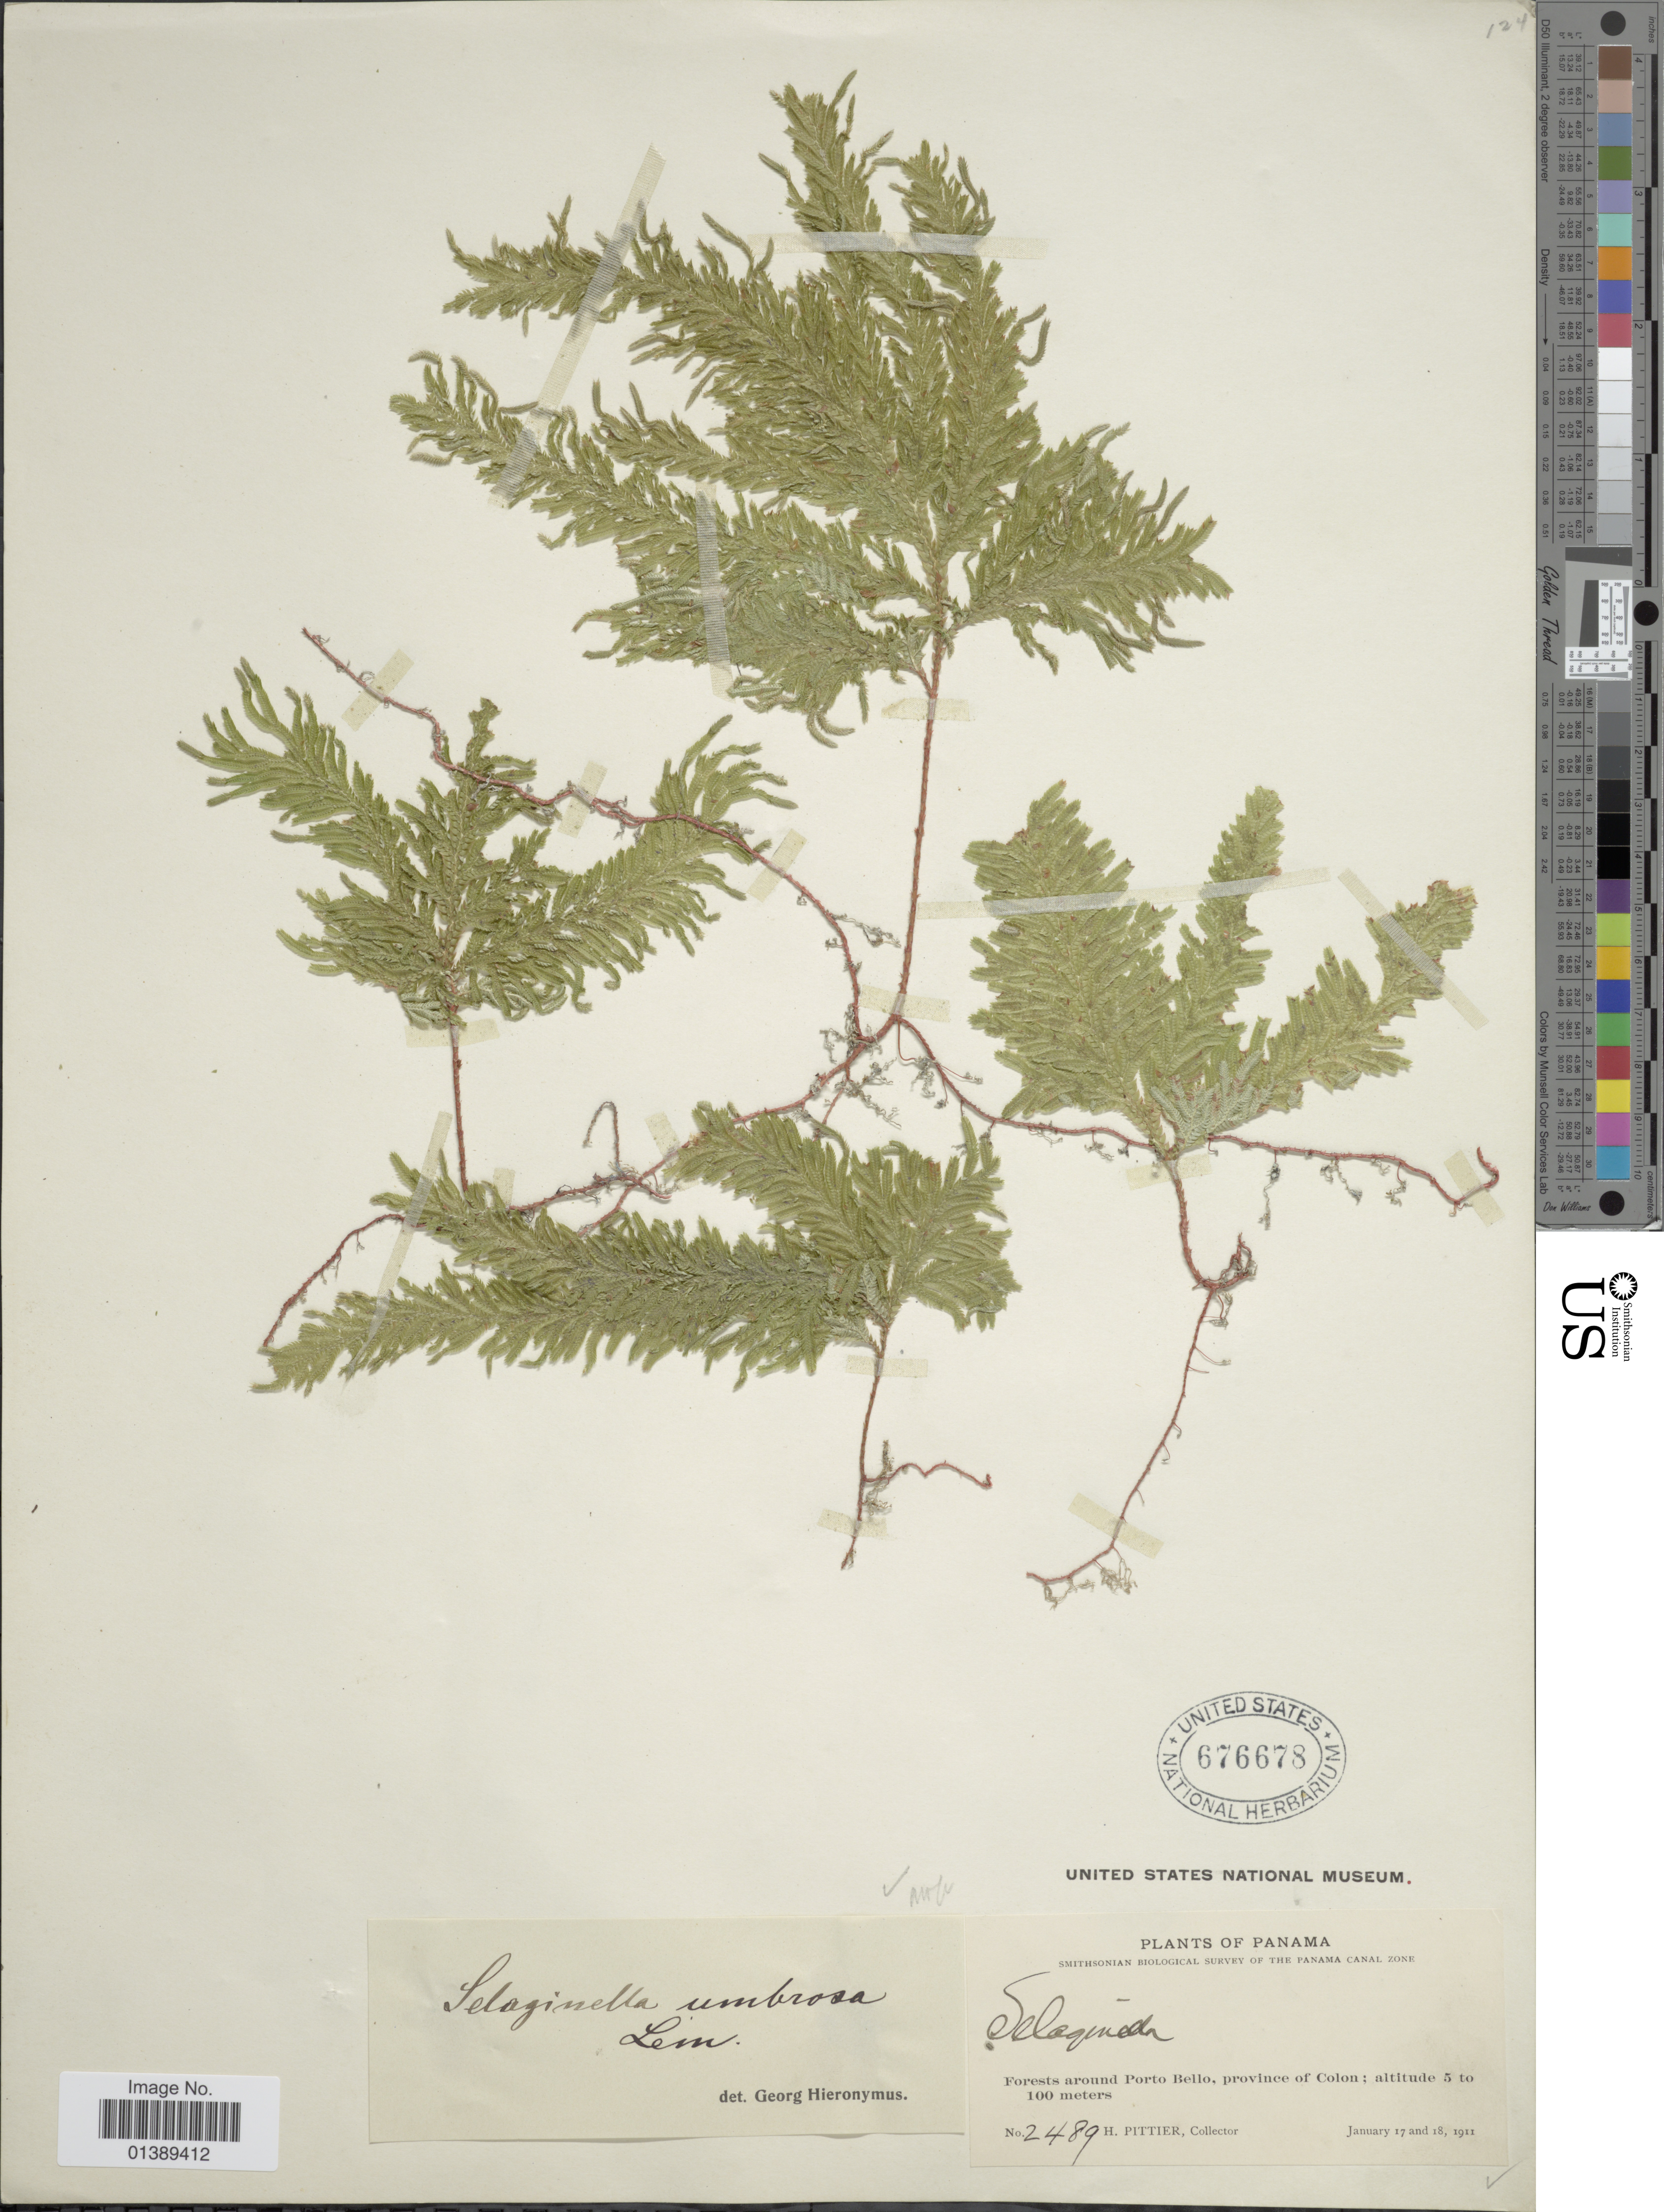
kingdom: Plantae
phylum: Tracheophyta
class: Lycopodiopsida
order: Selaginellales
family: Selaginellaceae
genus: Selaginella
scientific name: Selaginella umbrosa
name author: Lem. ex Hieron.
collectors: H. F. Pittier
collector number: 2489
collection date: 1911-01-17/1911-01-18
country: Panama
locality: Forest around Porto Bello, province of Colon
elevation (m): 5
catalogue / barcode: US 676678